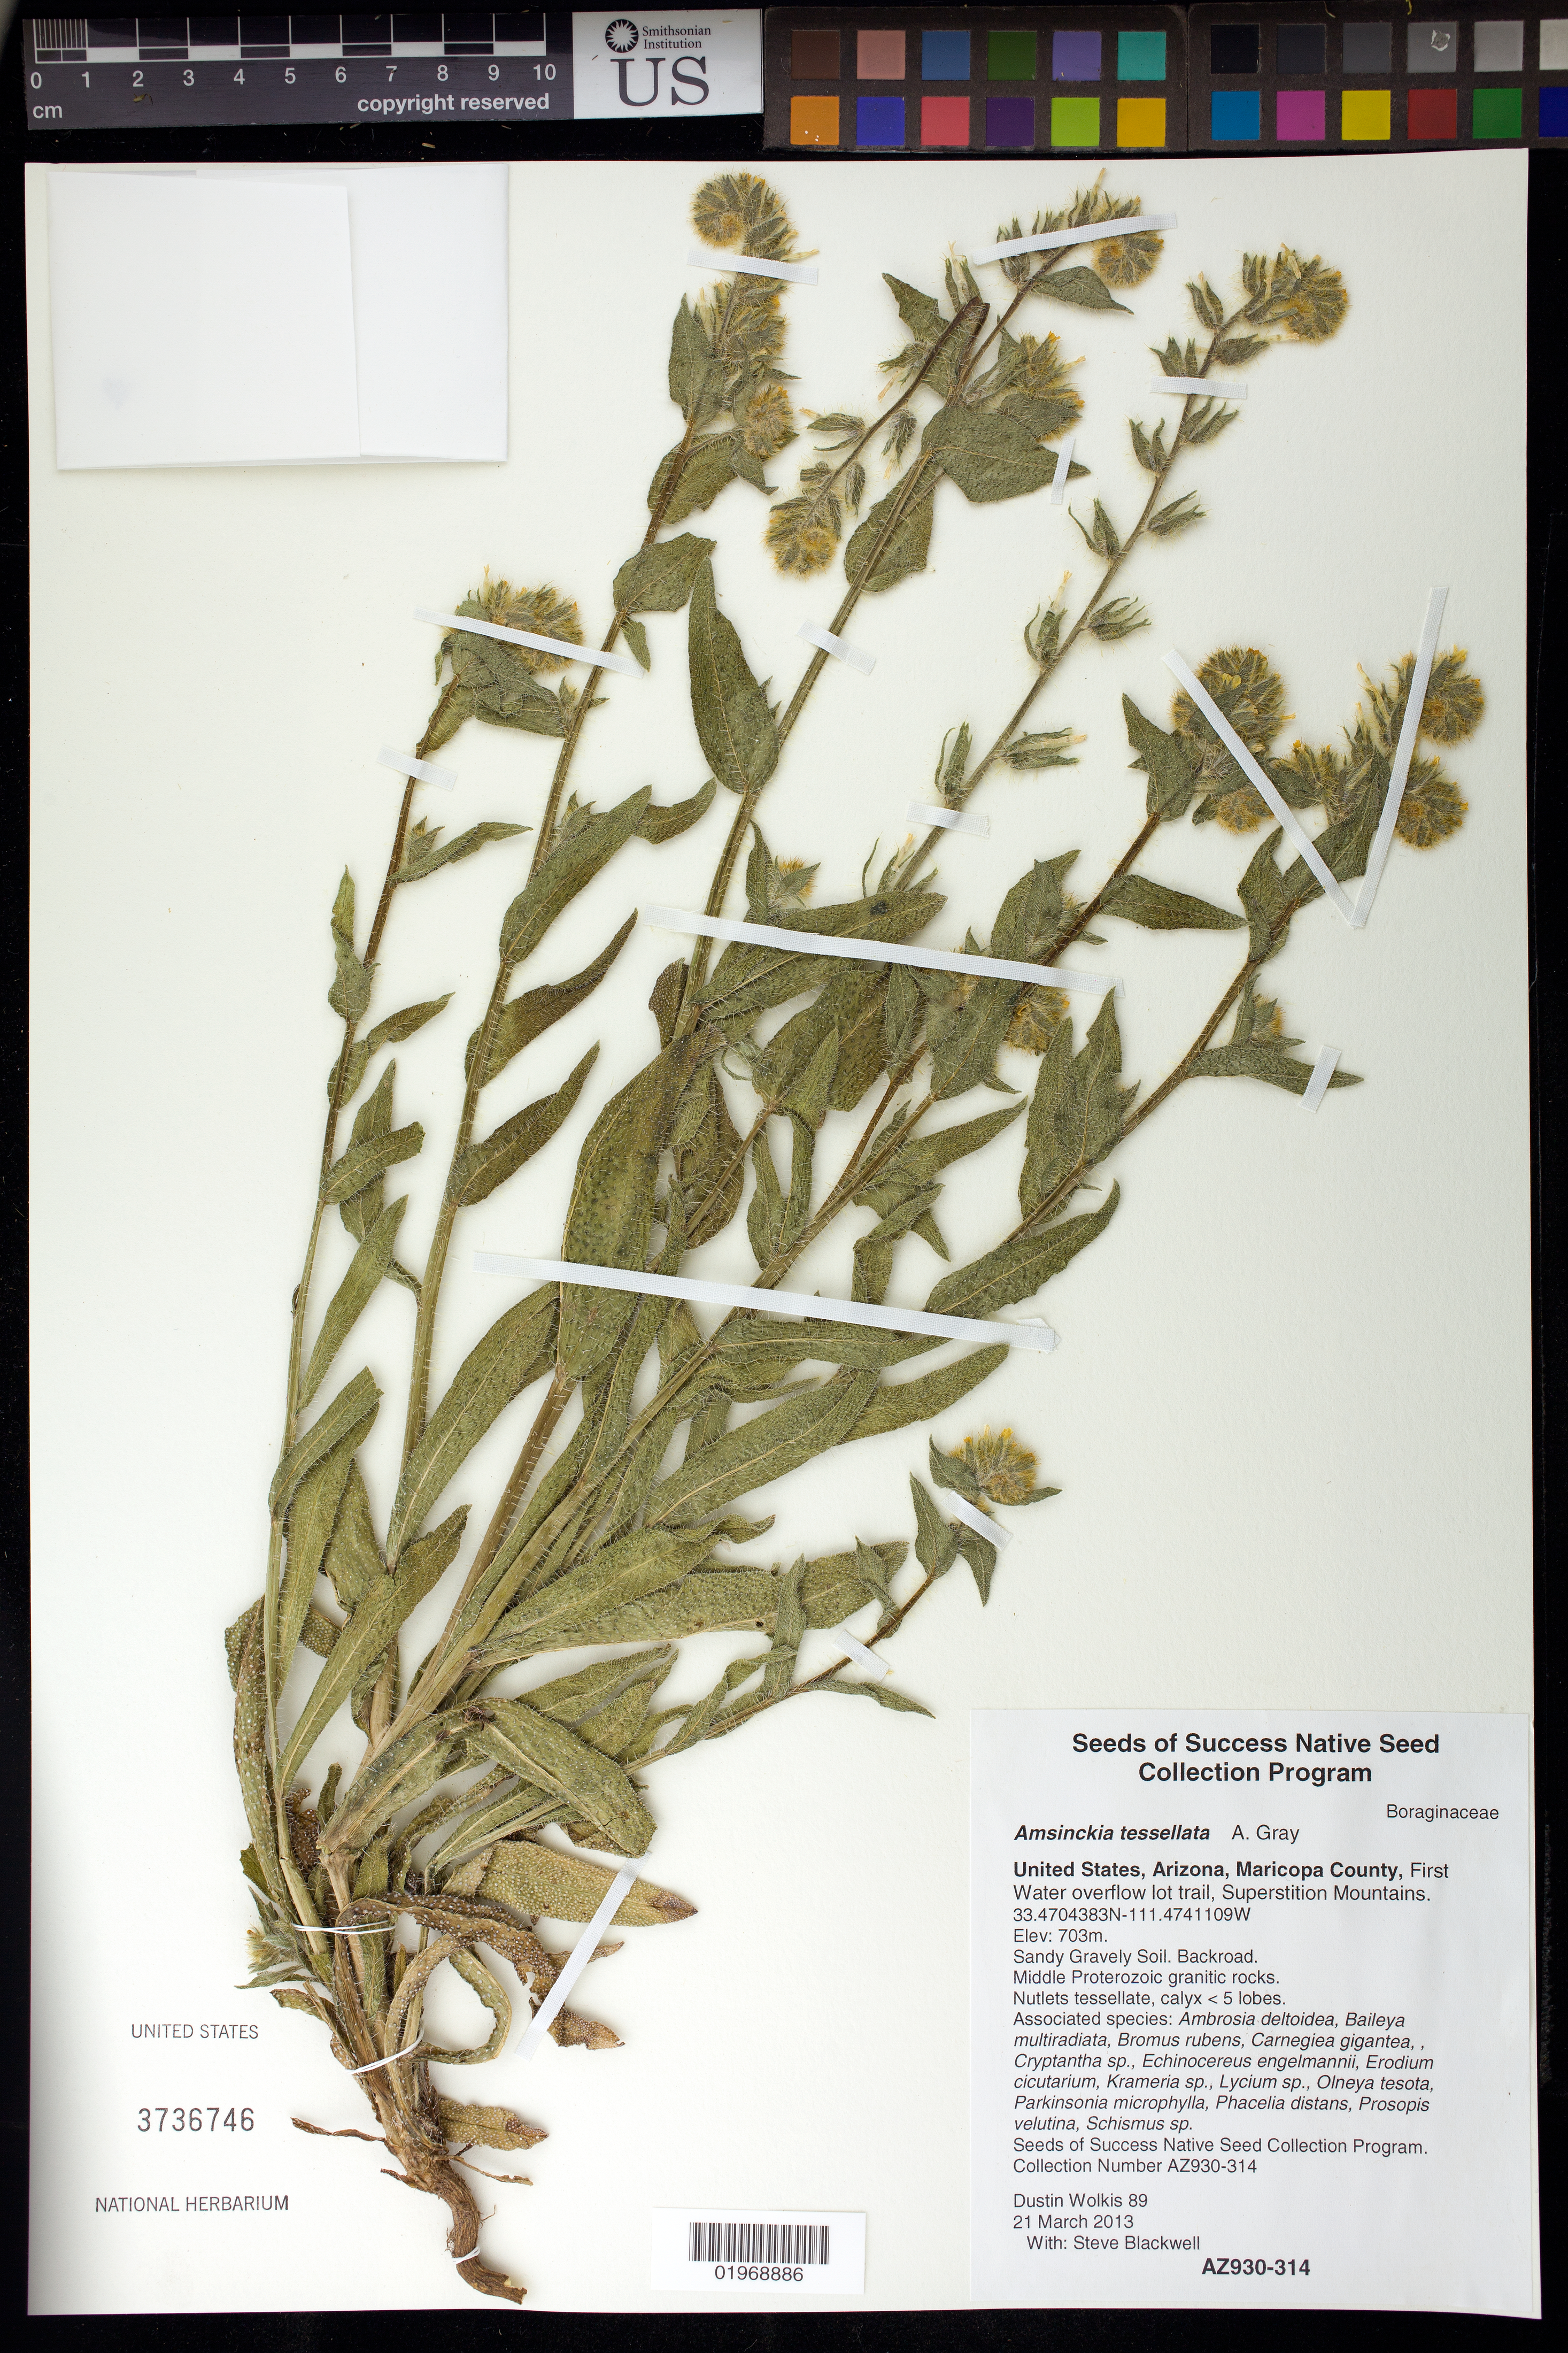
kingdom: Plantae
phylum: Tracheophyta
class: Magnoliopsida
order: Boraginales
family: Boraginaceae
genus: Amsinckia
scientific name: Amsinckia tessellata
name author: A. Gray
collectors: D. Wolkis & S. Blackwell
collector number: AZ930-314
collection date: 2013-03-21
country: United States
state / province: Arizona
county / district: Maricopa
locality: Water overflow lot trail, Superstition Mts.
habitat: Sandy gravely soil, backroad. Middle Proterozoic rocks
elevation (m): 703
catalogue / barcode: US 3736746